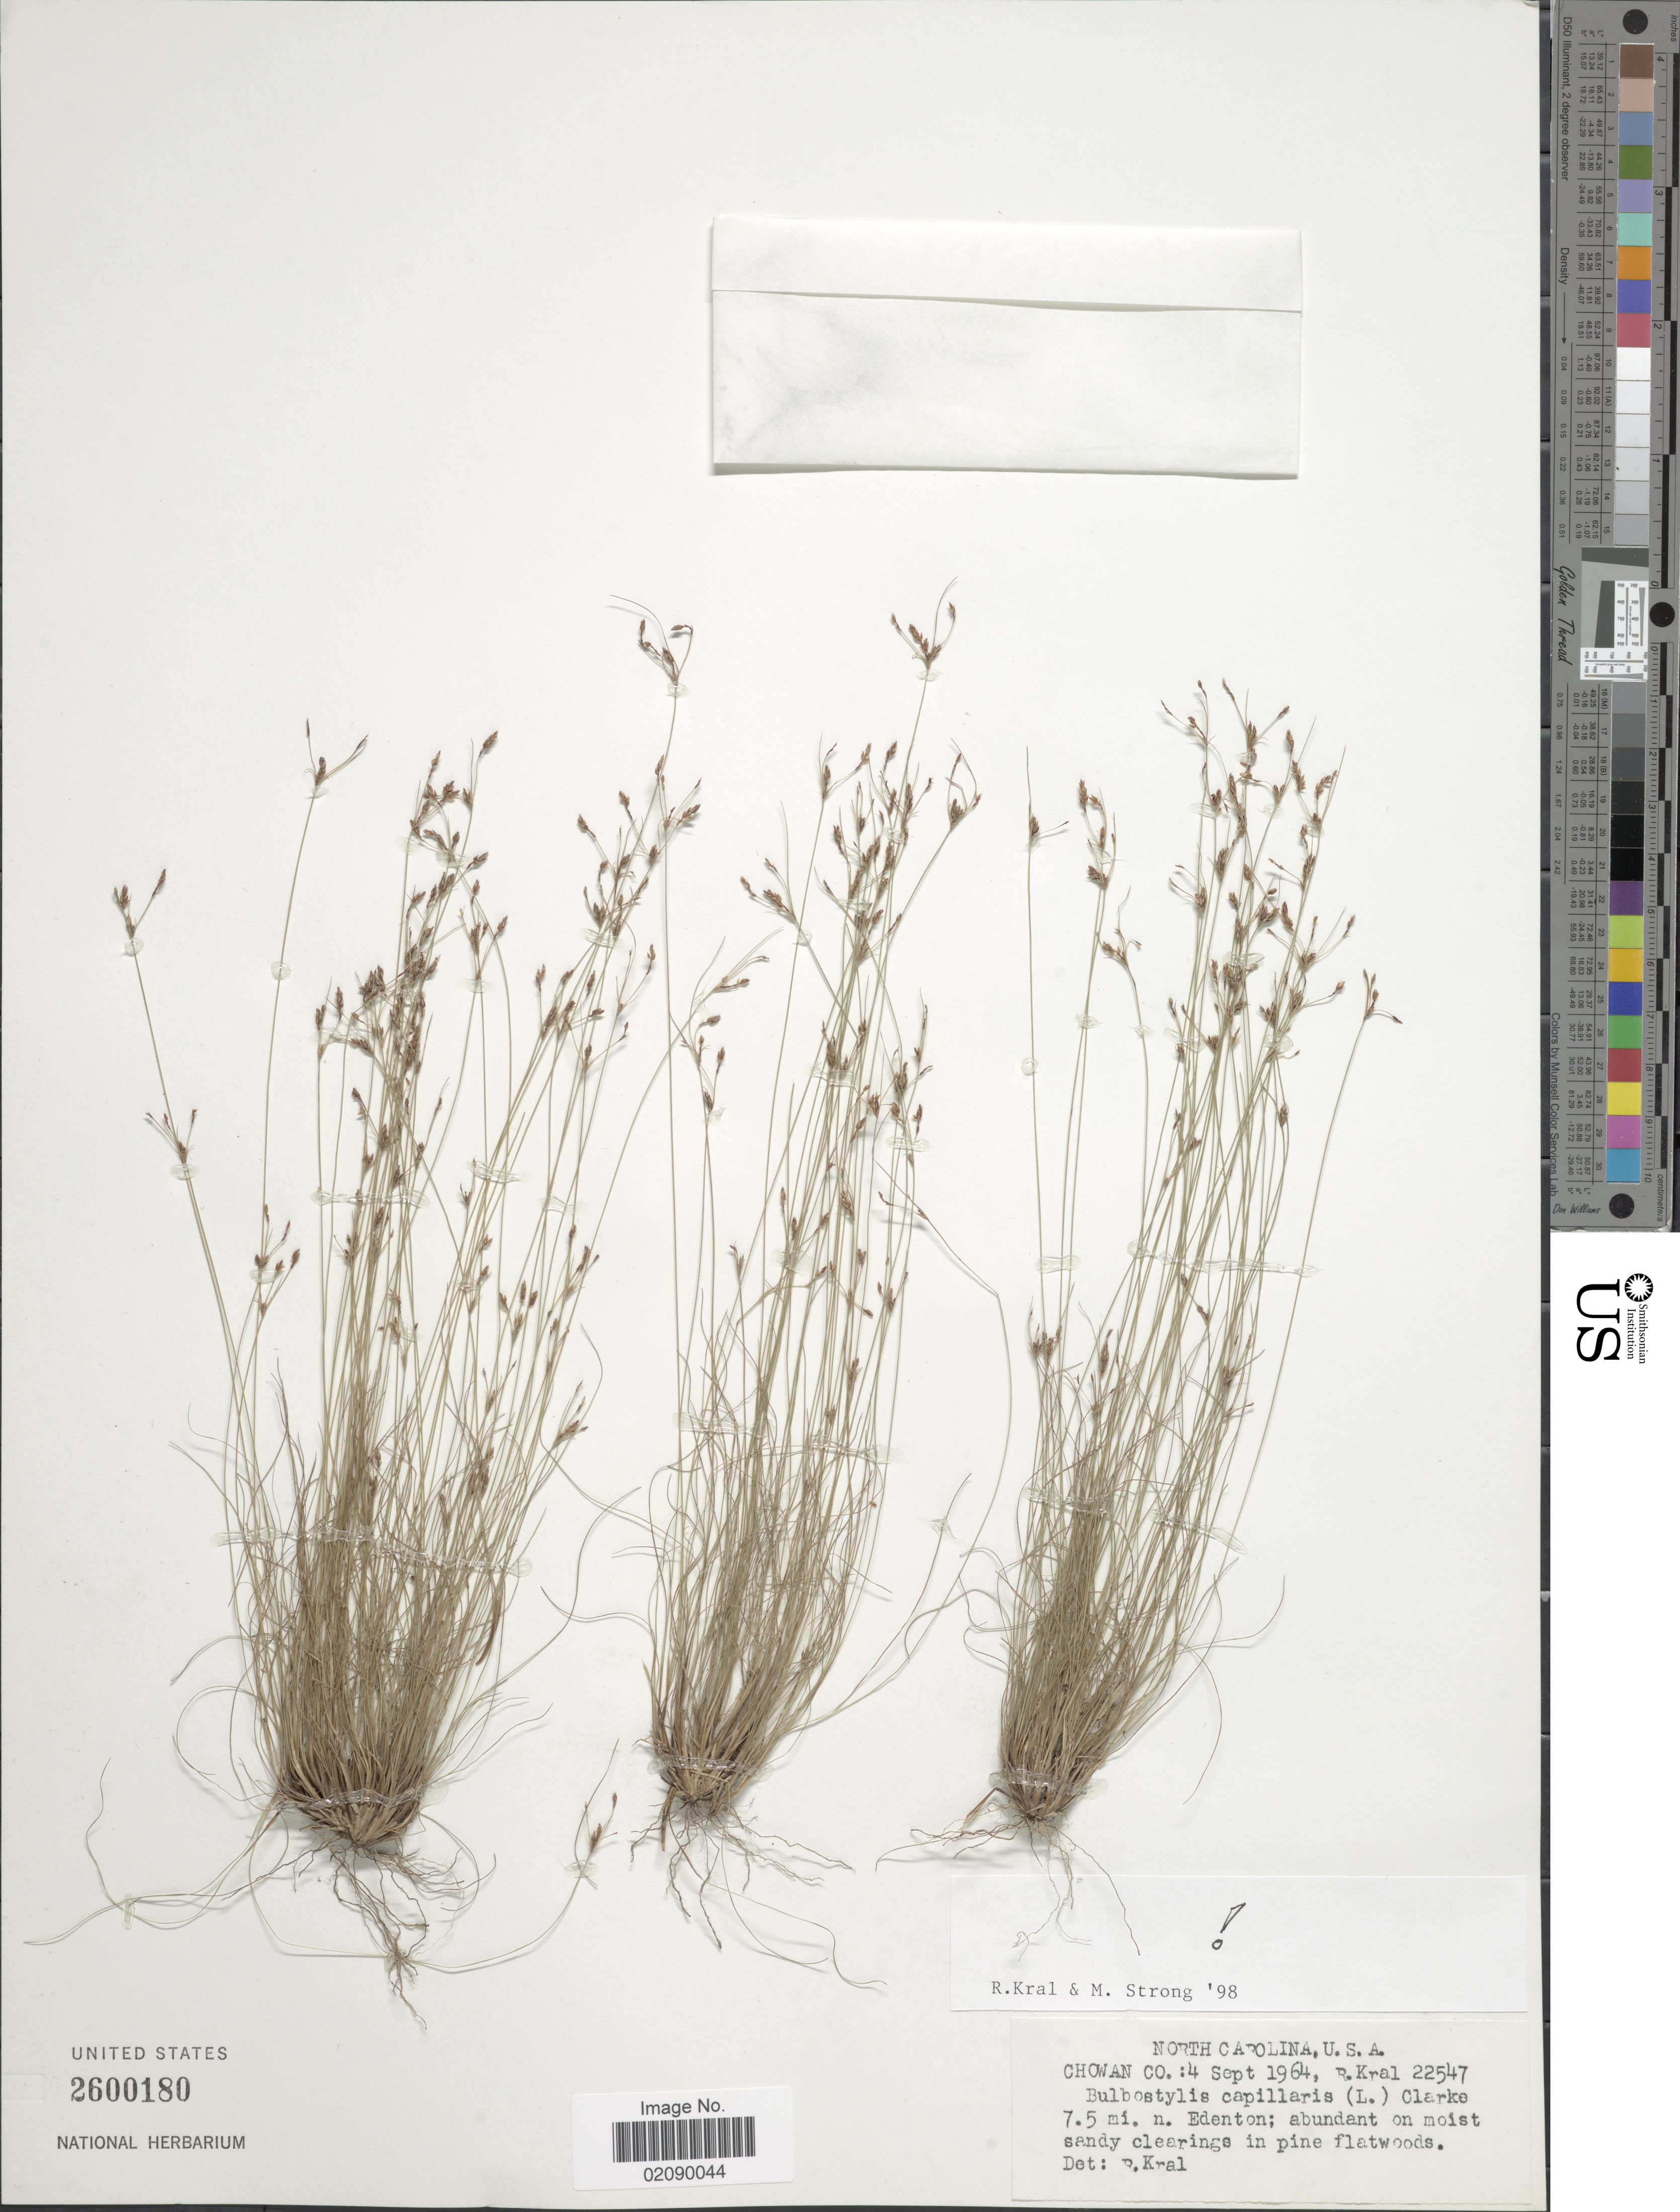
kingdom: Plantae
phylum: Tracheophyta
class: Liliopsida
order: Poales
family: Cyperaceae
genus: Bulbostylis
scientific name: Bulbostylis capillaris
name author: (L.) Kunth ex C.B. Clarke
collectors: R. Kral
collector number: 22547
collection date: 1964-09-04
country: United States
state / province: North Carolina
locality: Chowan Co, 7.5 mi n Edenton; abundant on moist sandy clearings in pine flatwoods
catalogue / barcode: US 2600180